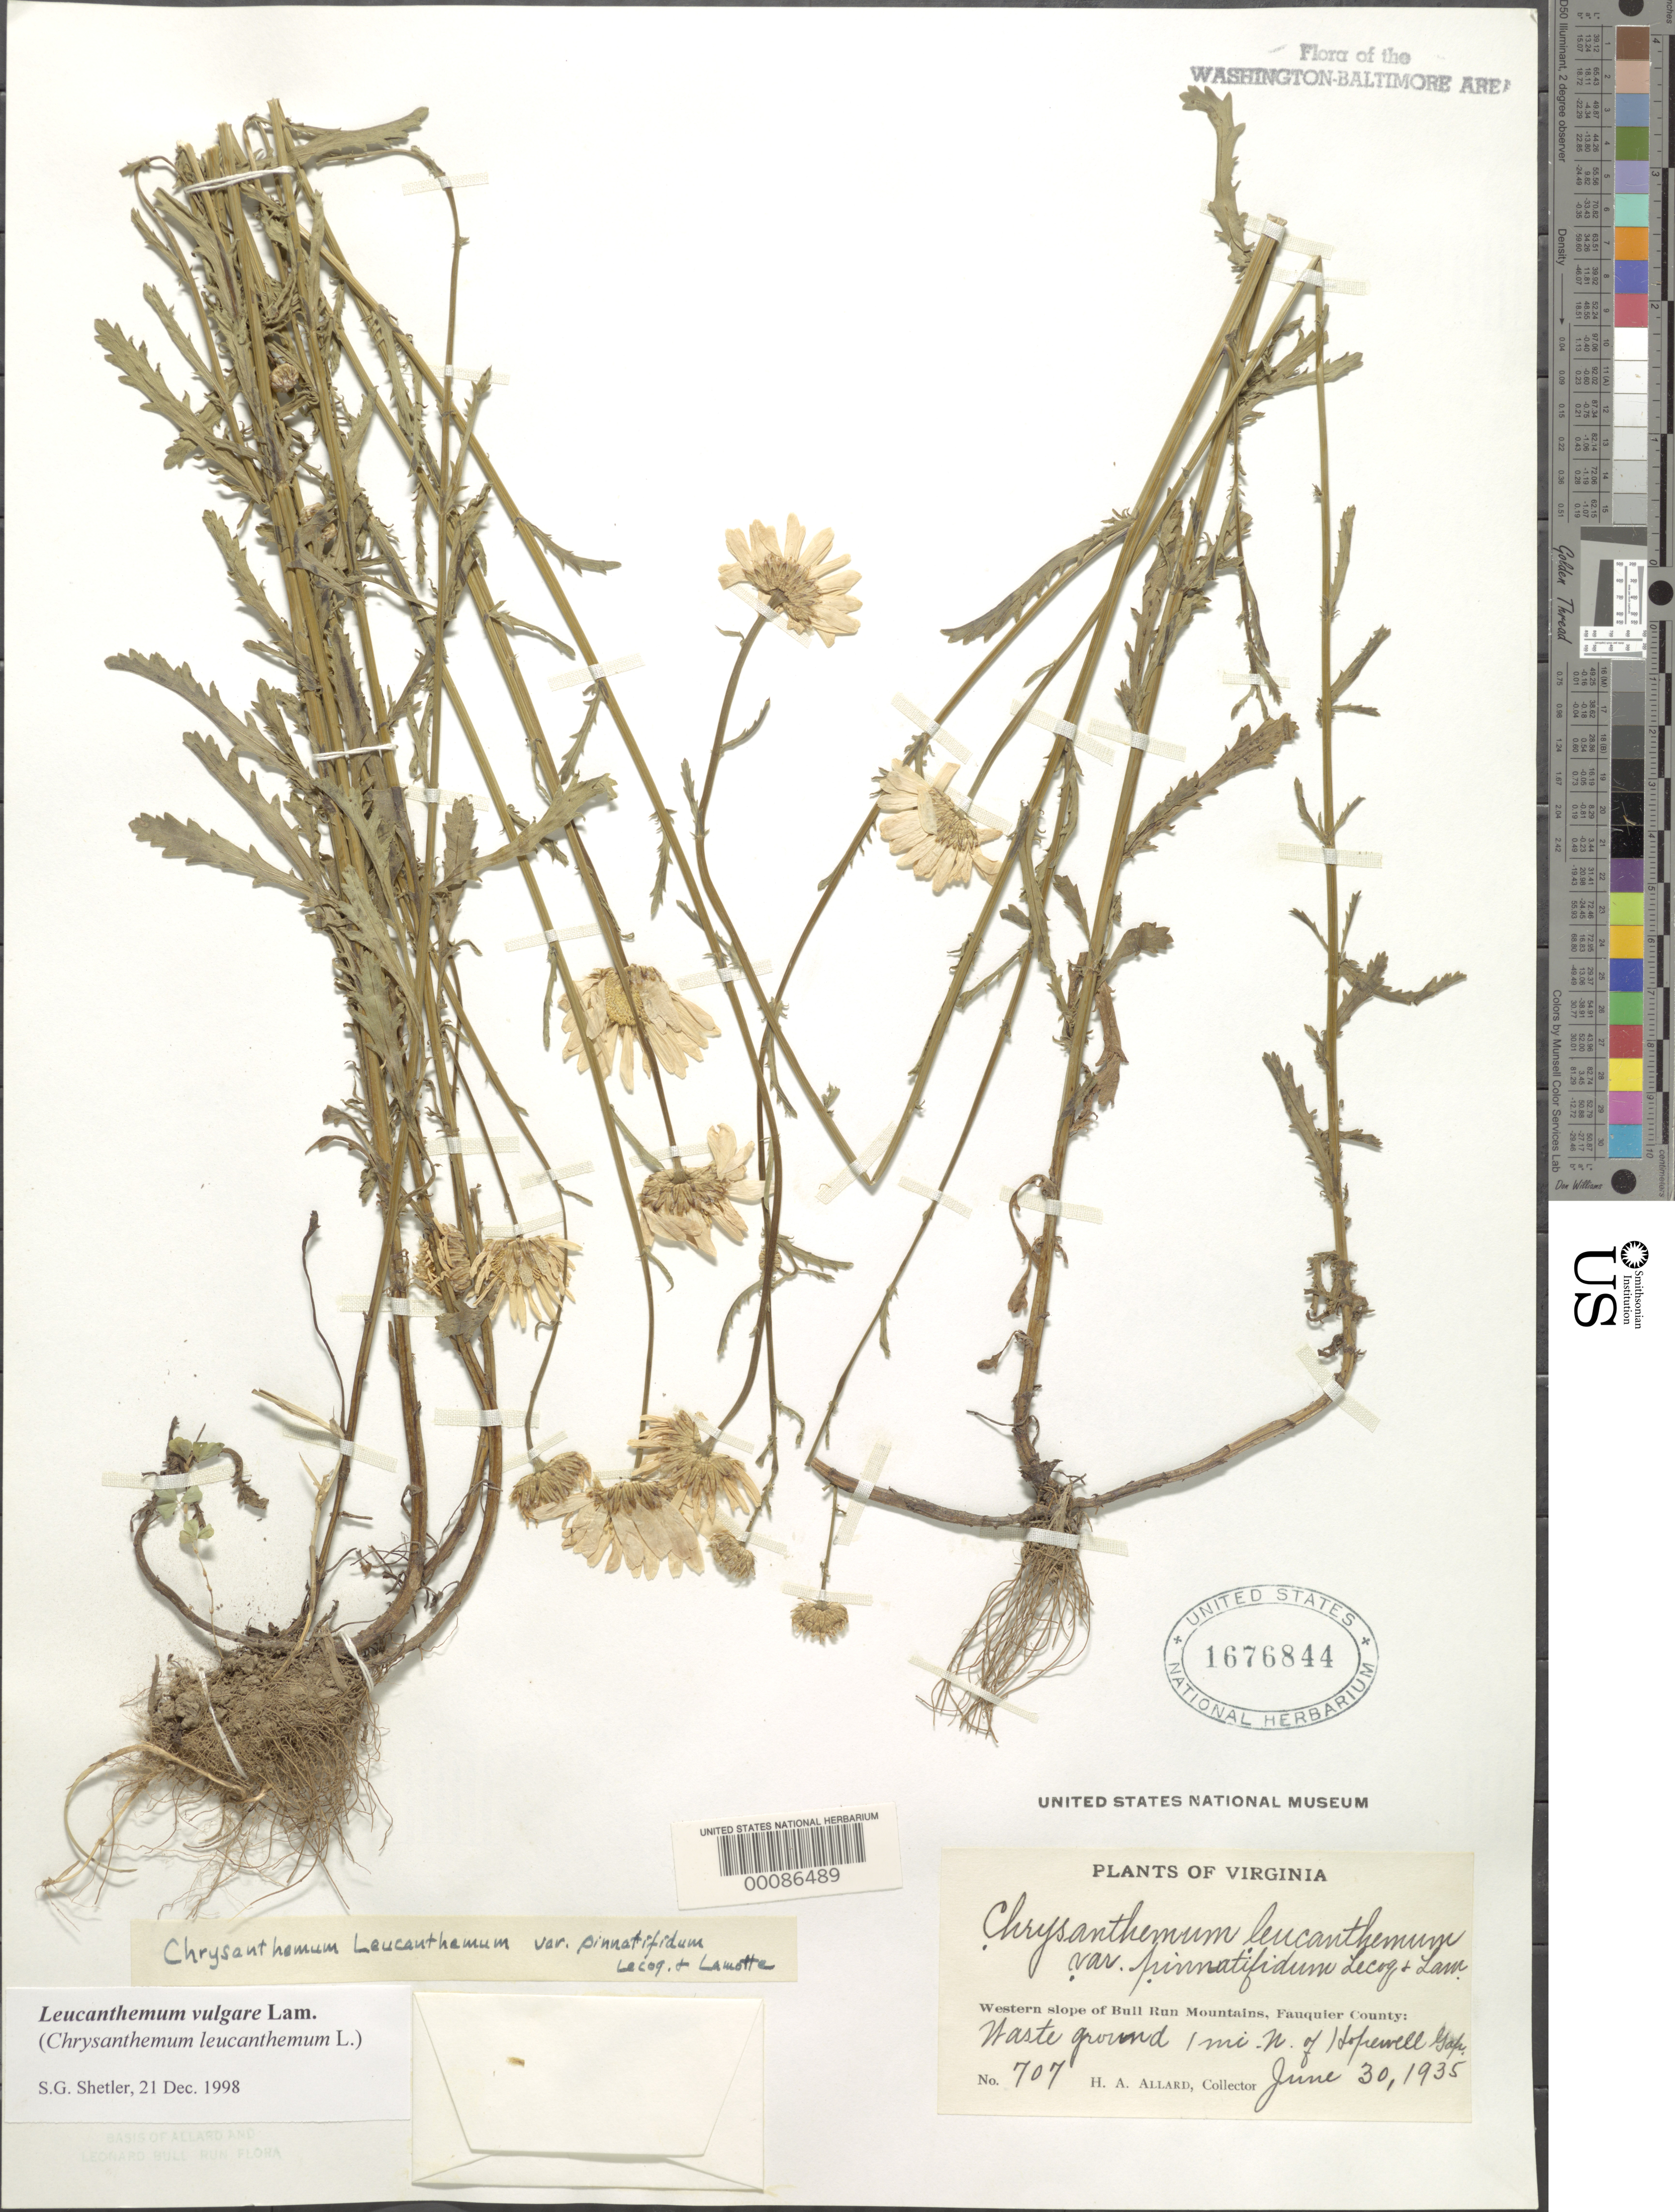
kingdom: Plantae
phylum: Tracheophyta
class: Magnoliopsida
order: Asterales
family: Asteraceae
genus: Leucanthemum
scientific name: Leucanthemum vulgare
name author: Lam.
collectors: H. A. Allard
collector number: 707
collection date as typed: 30 Jun 1935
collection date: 1935-06-30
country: United States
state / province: Virginia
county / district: Fauquier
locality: North of Hopewell Gap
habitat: Waste ground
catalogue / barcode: US 1676844